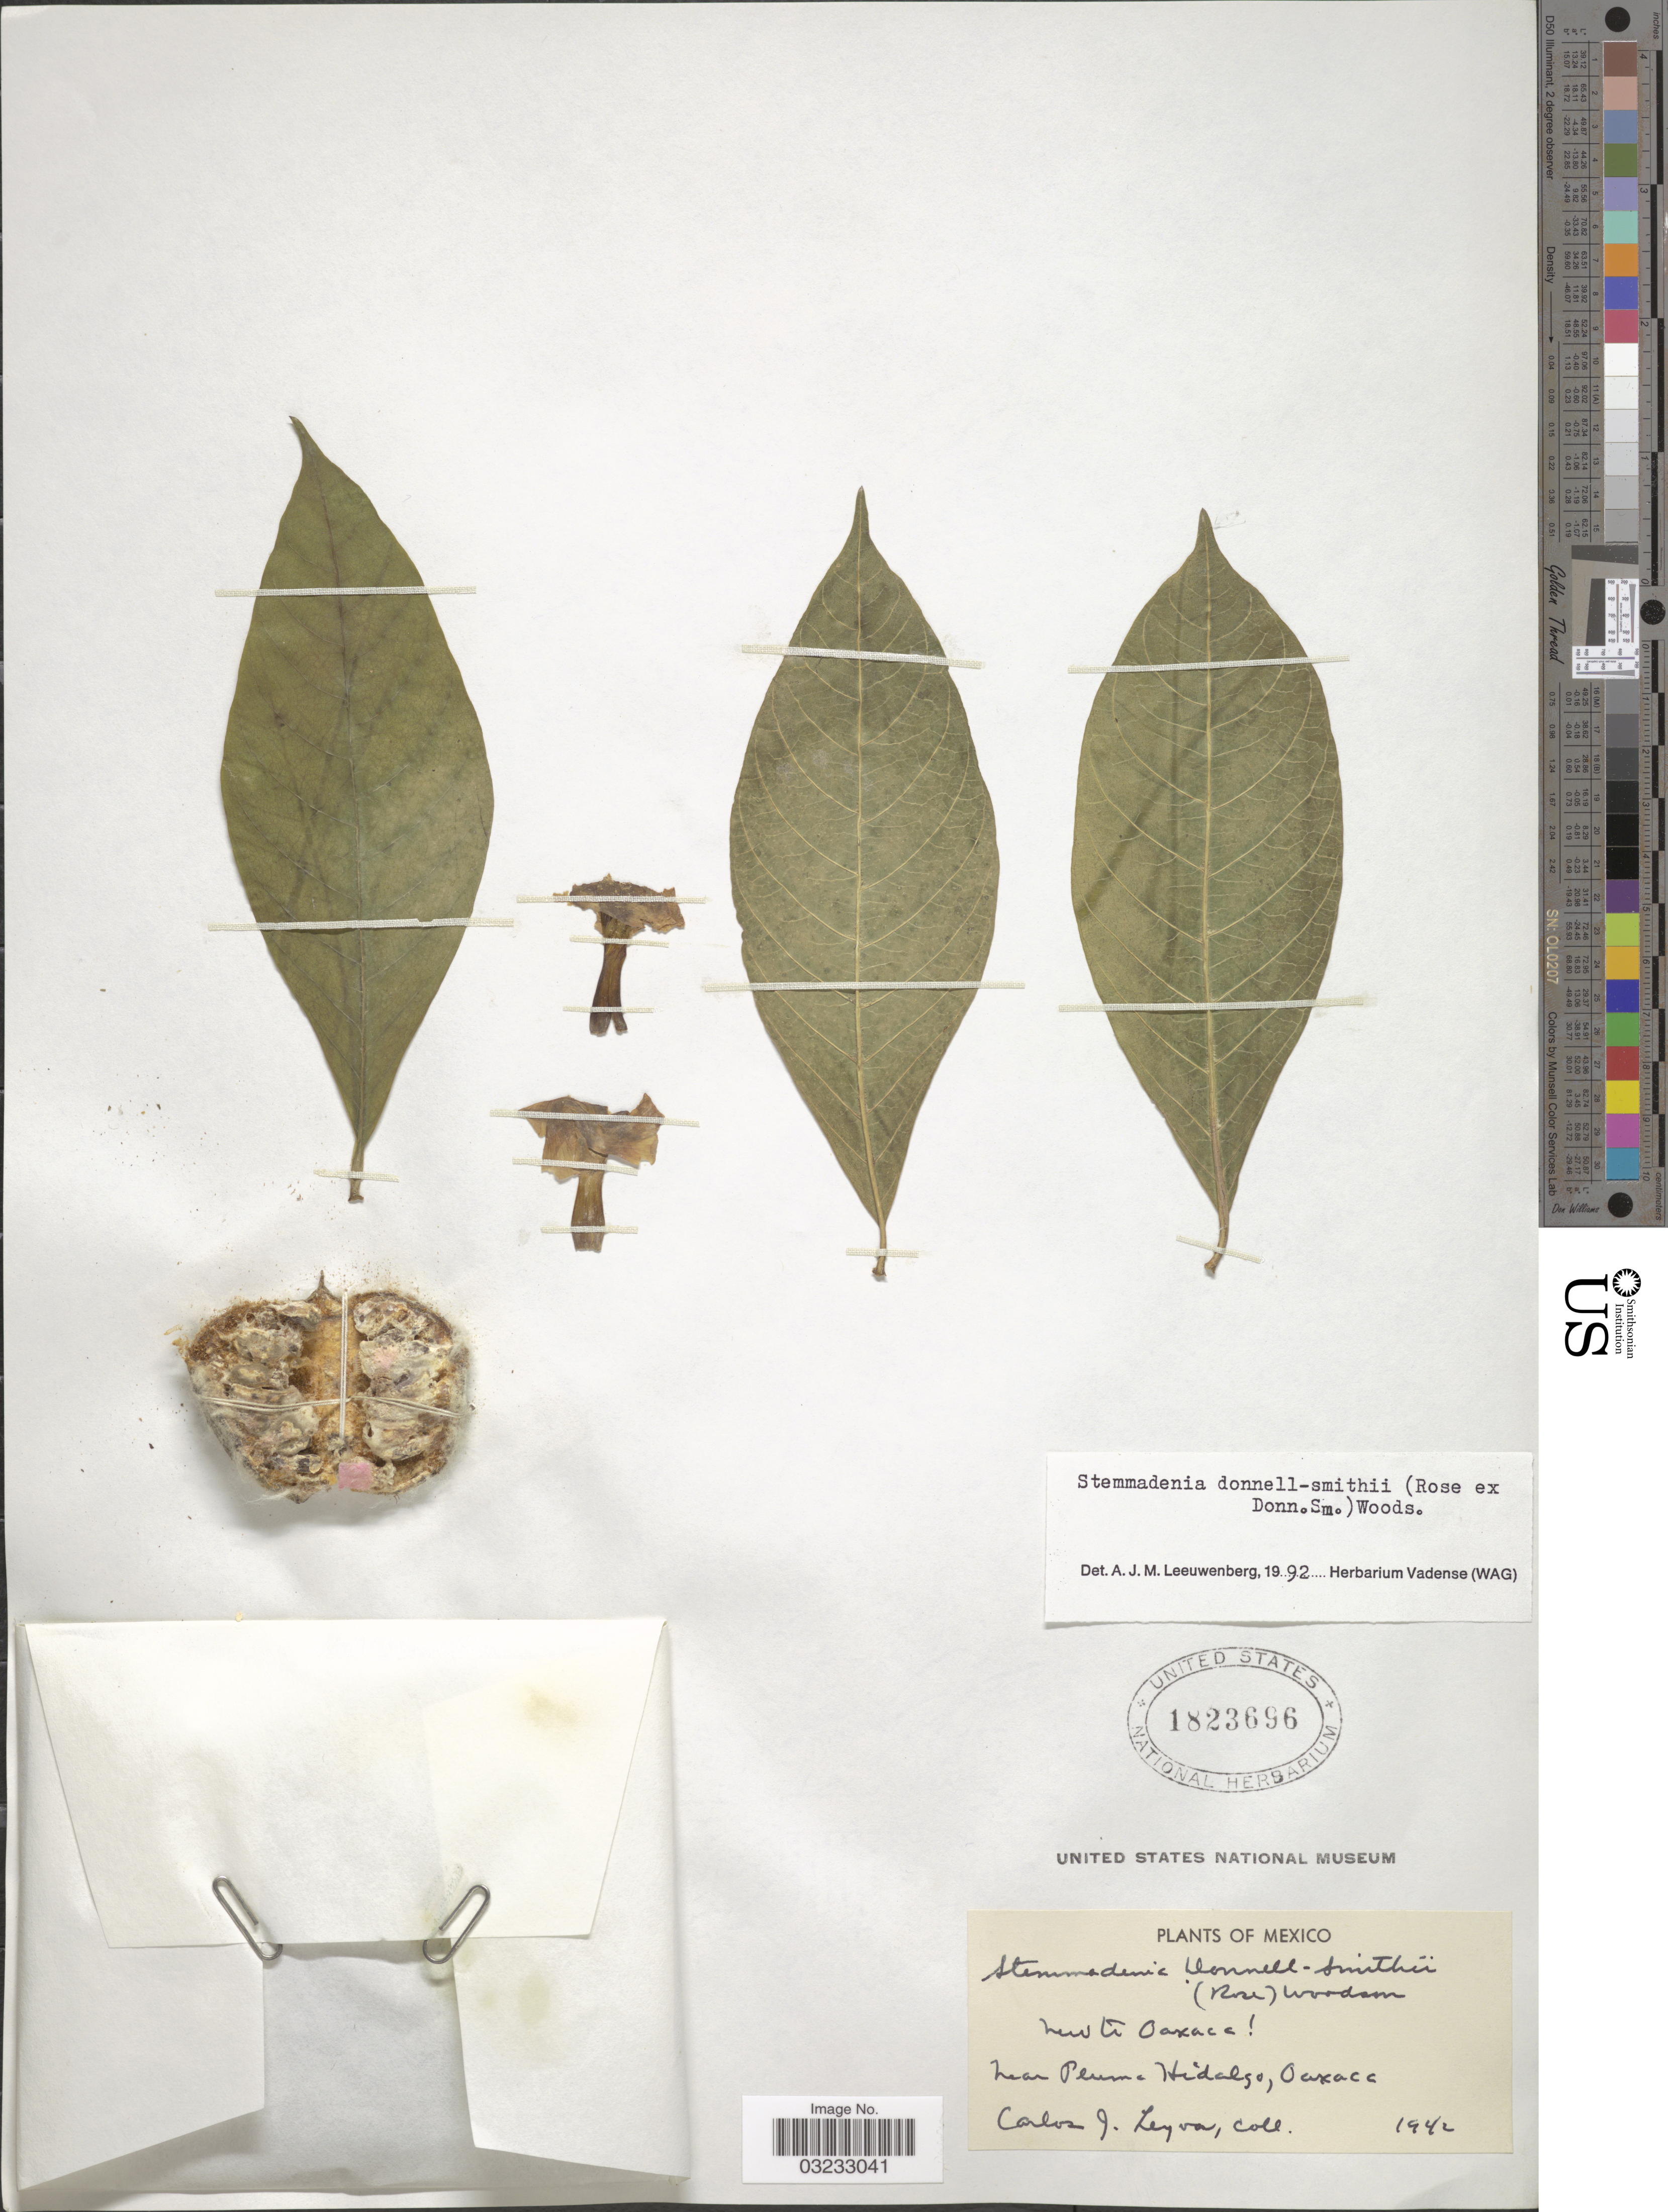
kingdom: Plantae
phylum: Tracheophyta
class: Magnoliopsida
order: Gentianales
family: Apocynaceae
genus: Stemmadenia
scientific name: Stemmadenia donnell-smithii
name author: (Rose ex Donn. Sm.) Woodson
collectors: C. Leyva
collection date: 1942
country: Mexico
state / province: Oaxaca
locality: Near Pluma Hidalgo.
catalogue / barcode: US 1823696